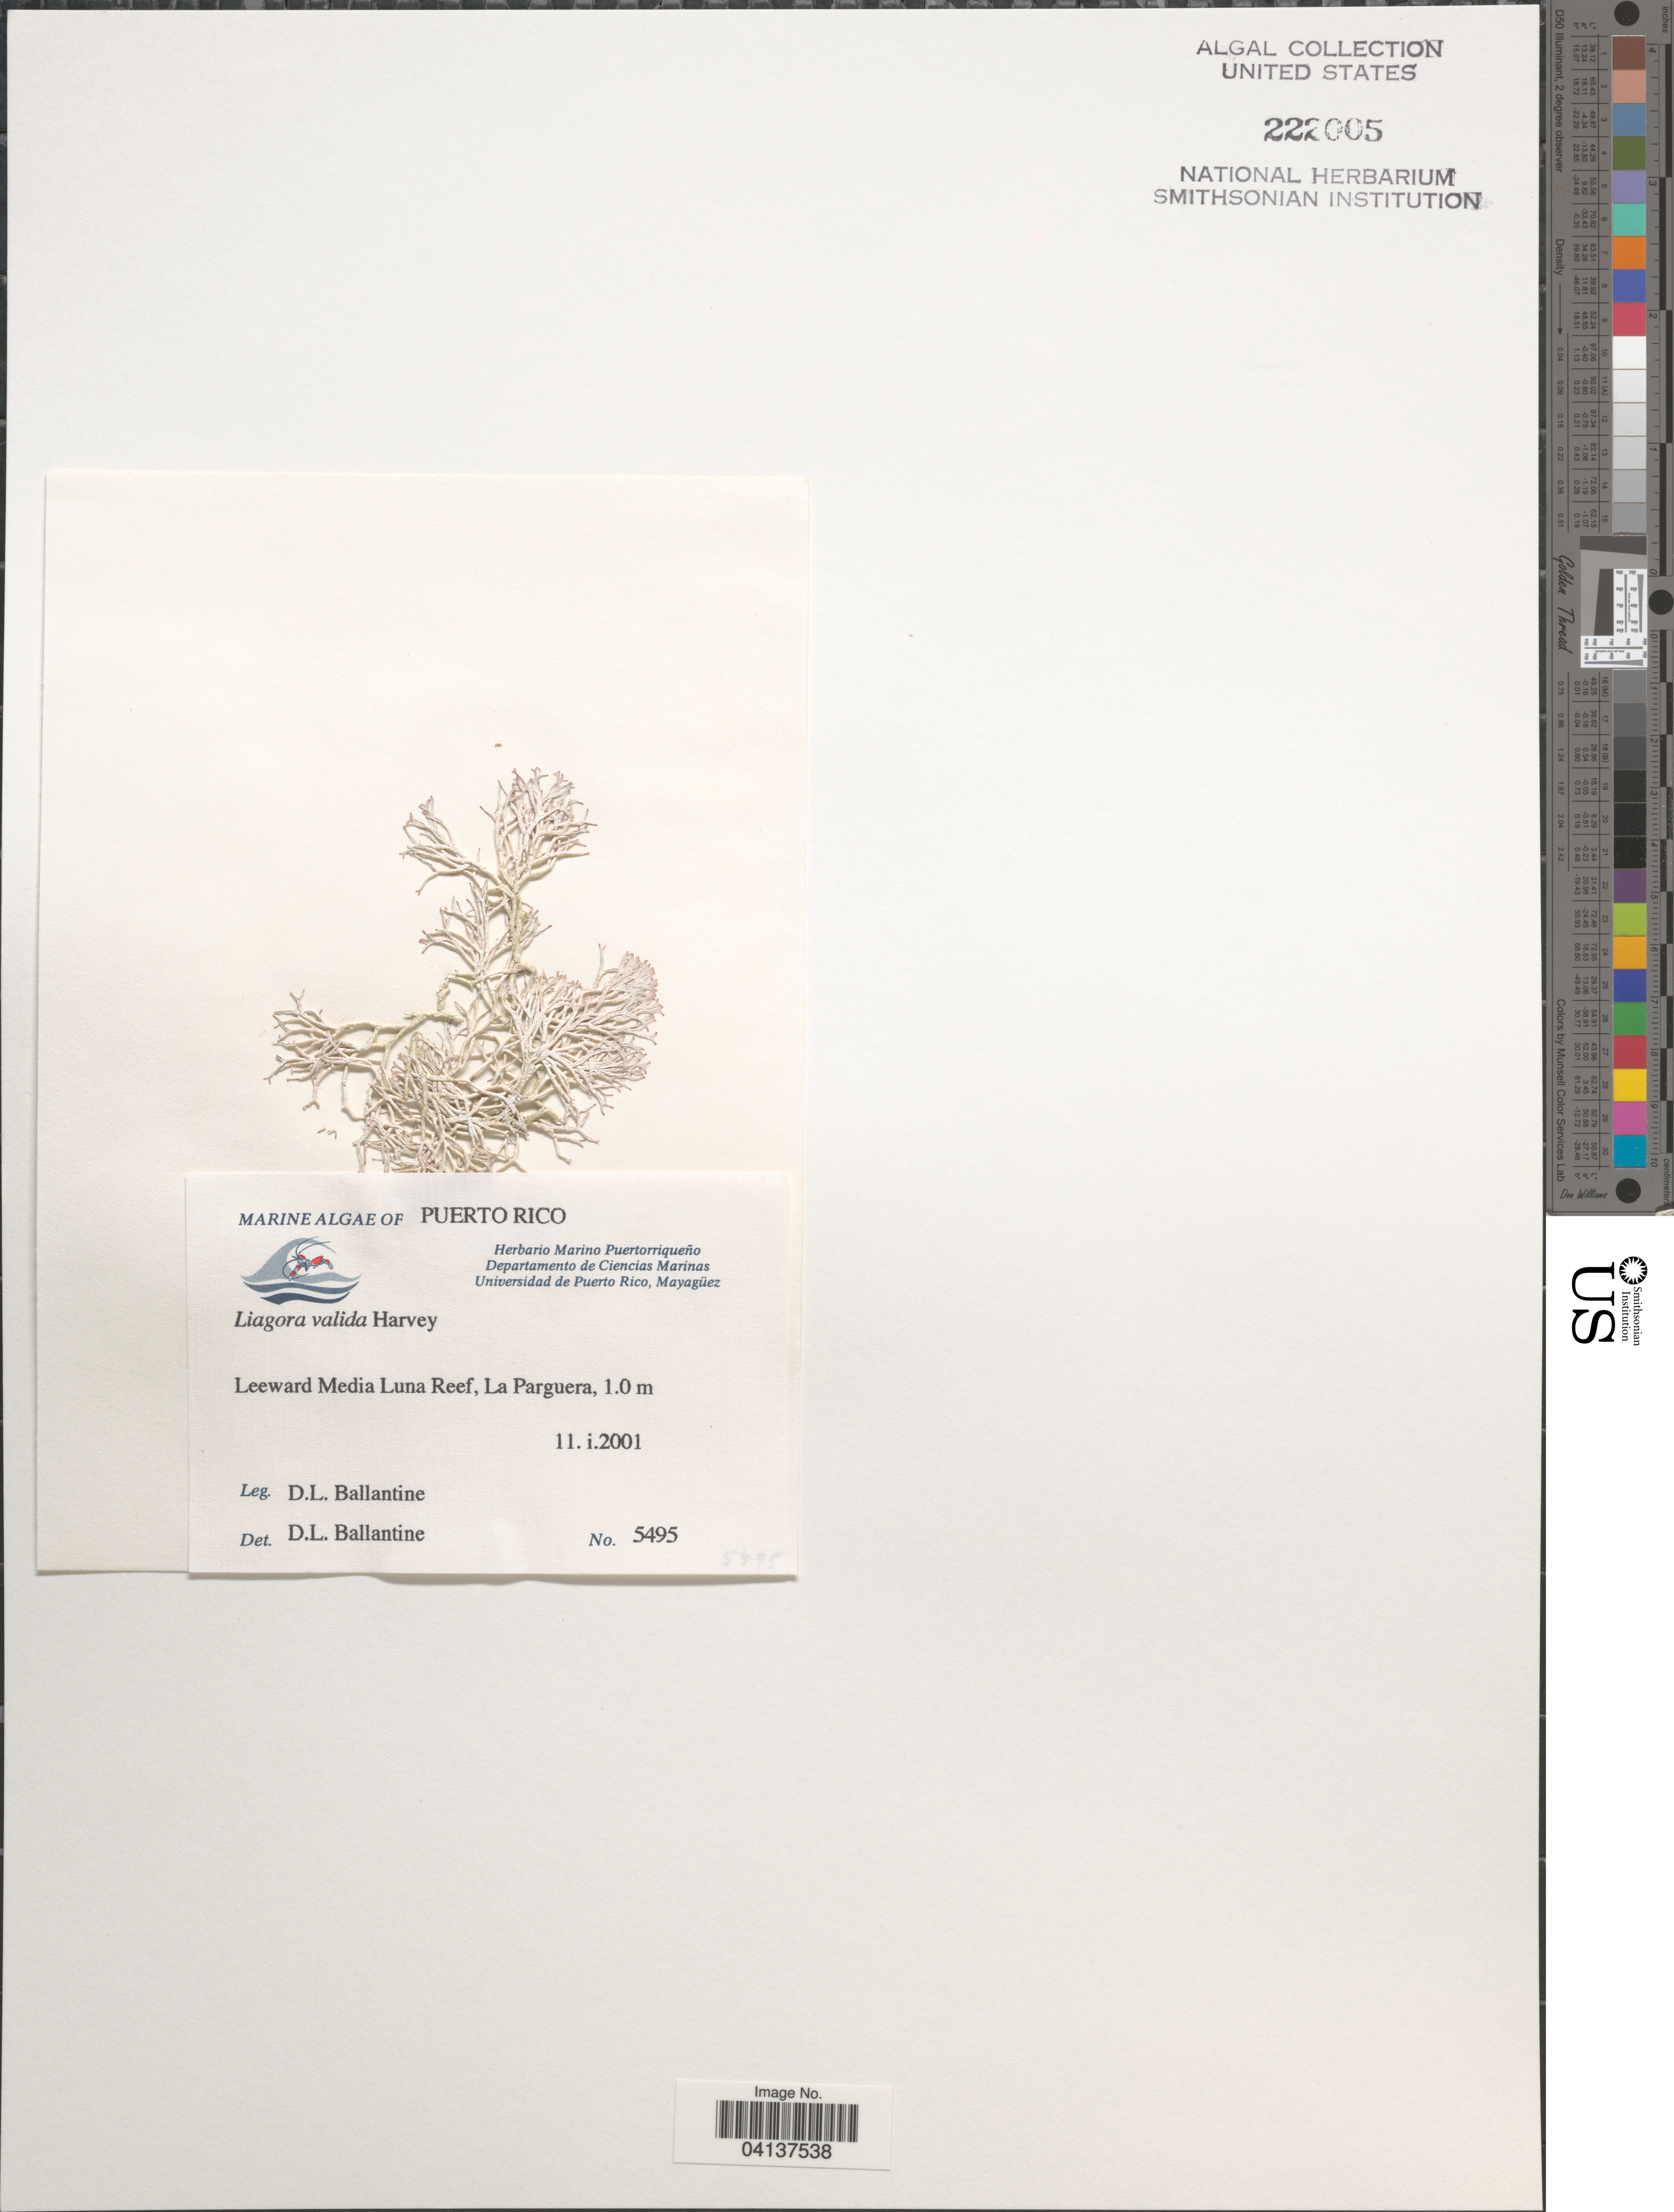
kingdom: Plantae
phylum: Rhodophyta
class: Florideophyceae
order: Nemaliales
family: Liagoraceae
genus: Titanophycus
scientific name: Titanophycus validus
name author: (Harv.) Huisman et al.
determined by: Algae name updating Project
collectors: D.L. Ballantine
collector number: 5495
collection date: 2001-01-11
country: Puerto Rico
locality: Leeward Media Luna Reef, La Parguera.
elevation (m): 1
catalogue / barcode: US 222005